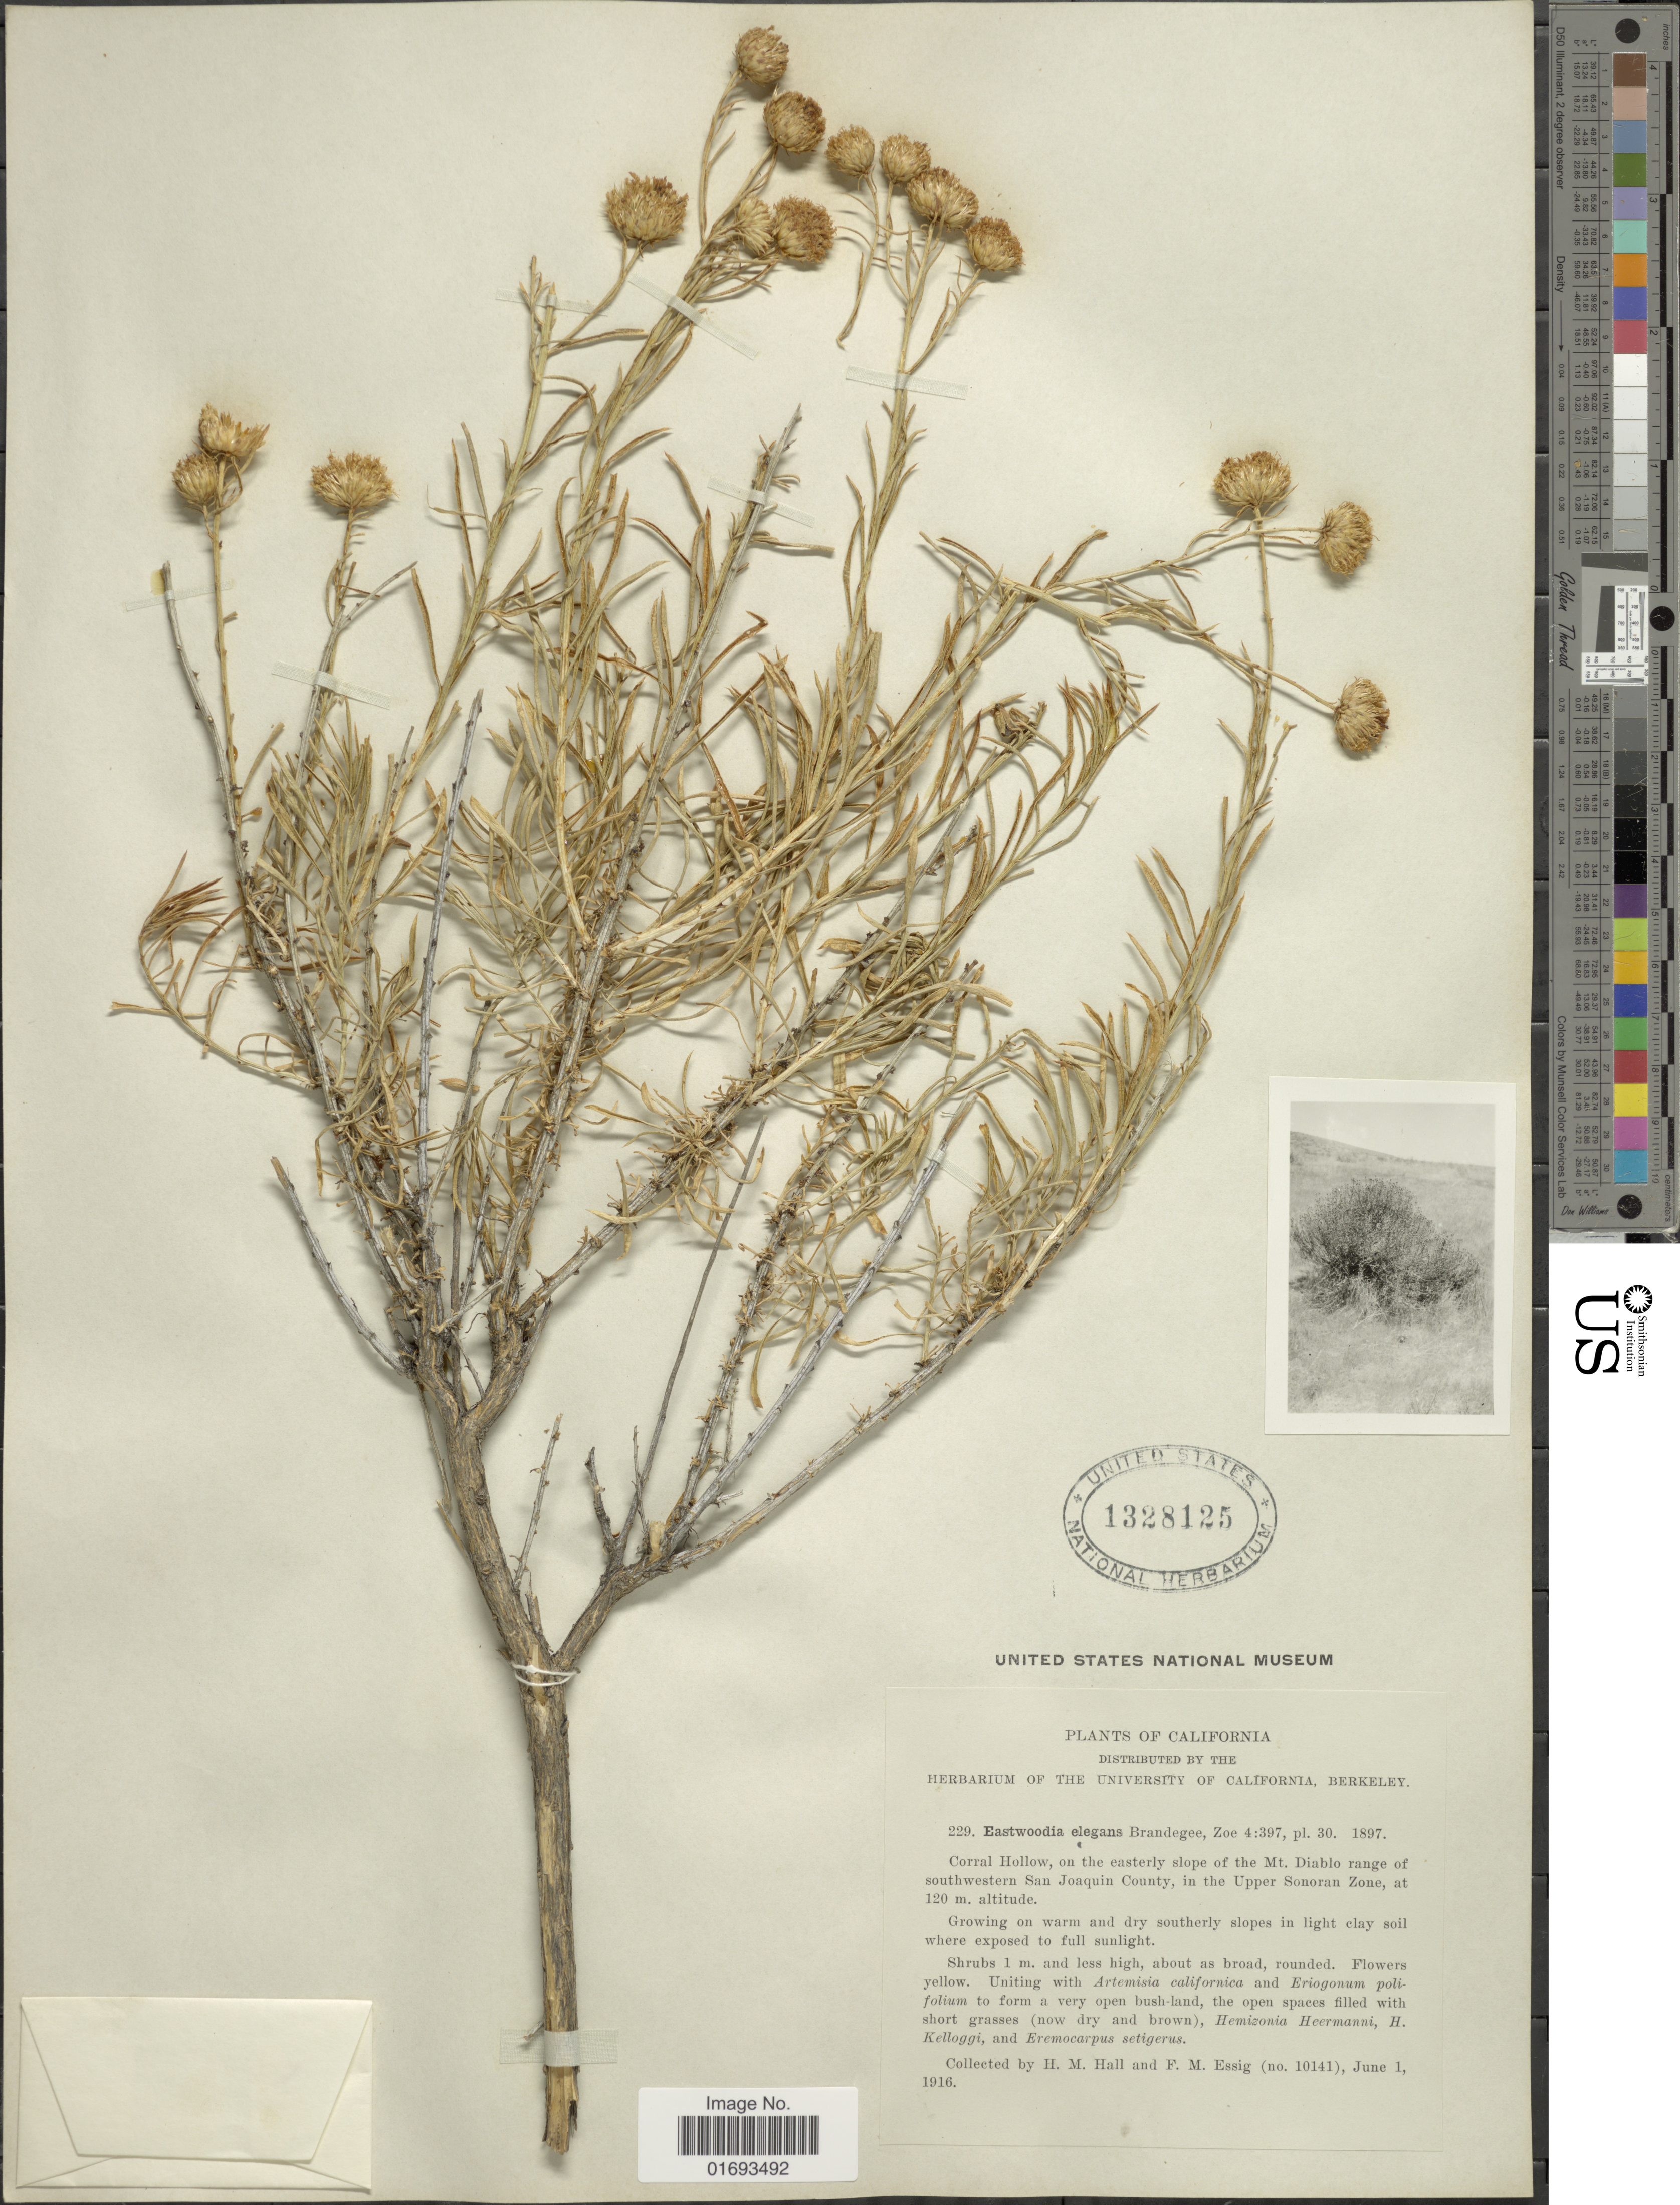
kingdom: Plantae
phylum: Tracheophyta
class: Magnoliopsida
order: Asterales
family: Asteraceae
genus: Eastwoodia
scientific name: Eastwoodia elegans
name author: Brandegee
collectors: H. M. Hall & F. Essig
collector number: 10141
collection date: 1916-06-01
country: United States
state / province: California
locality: Corral Hallow, on the easterly slope of the Mt. Diablo range of southwestern San Joaquincounty, in the Upper Sonoran Zone, growing on warm and dry southerly slopes in light clay soil where exposed to full sunlight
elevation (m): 120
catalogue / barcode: US 1328125